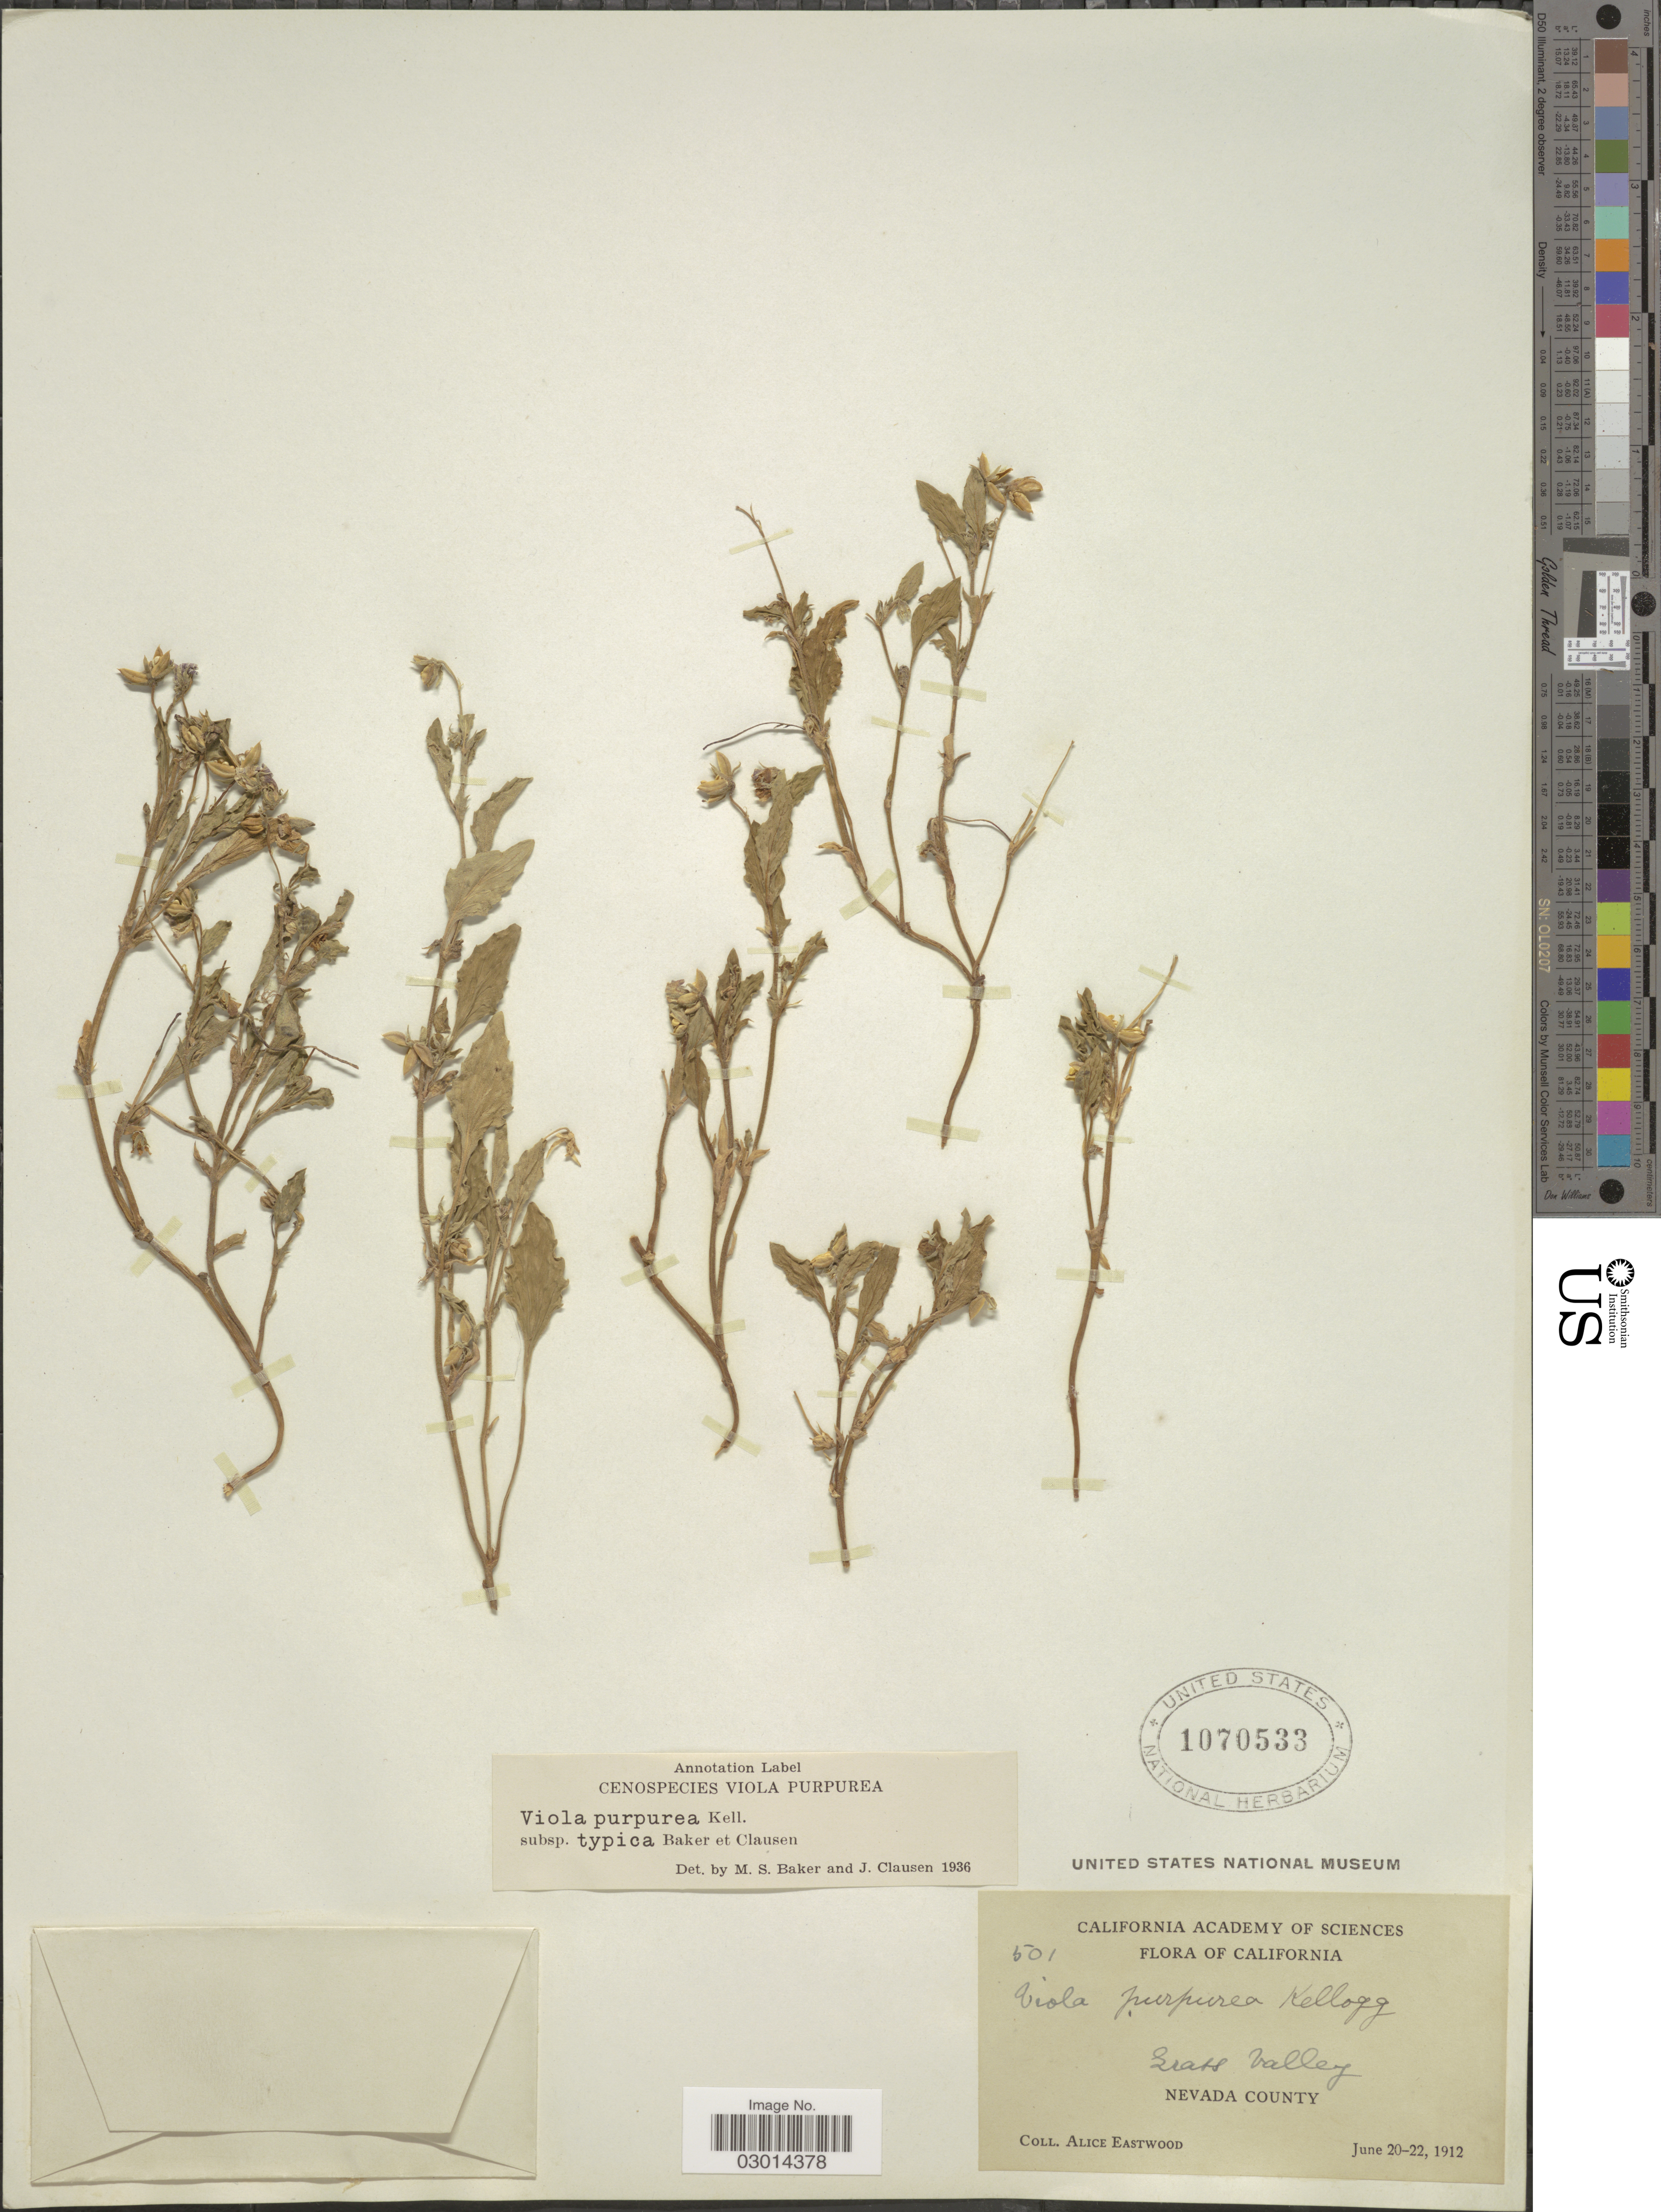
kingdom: Plantae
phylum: Tracheophyta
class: Magnoliopsida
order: Malpighiales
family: Violaceae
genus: Viola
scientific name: Viola purpurea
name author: Kellogg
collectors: A. Eastwood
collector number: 501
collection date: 1912-06-20/1912-06-22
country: United States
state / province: California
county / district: Nevada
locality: Grass Valley, Nevada County.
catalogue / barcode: US 1070533